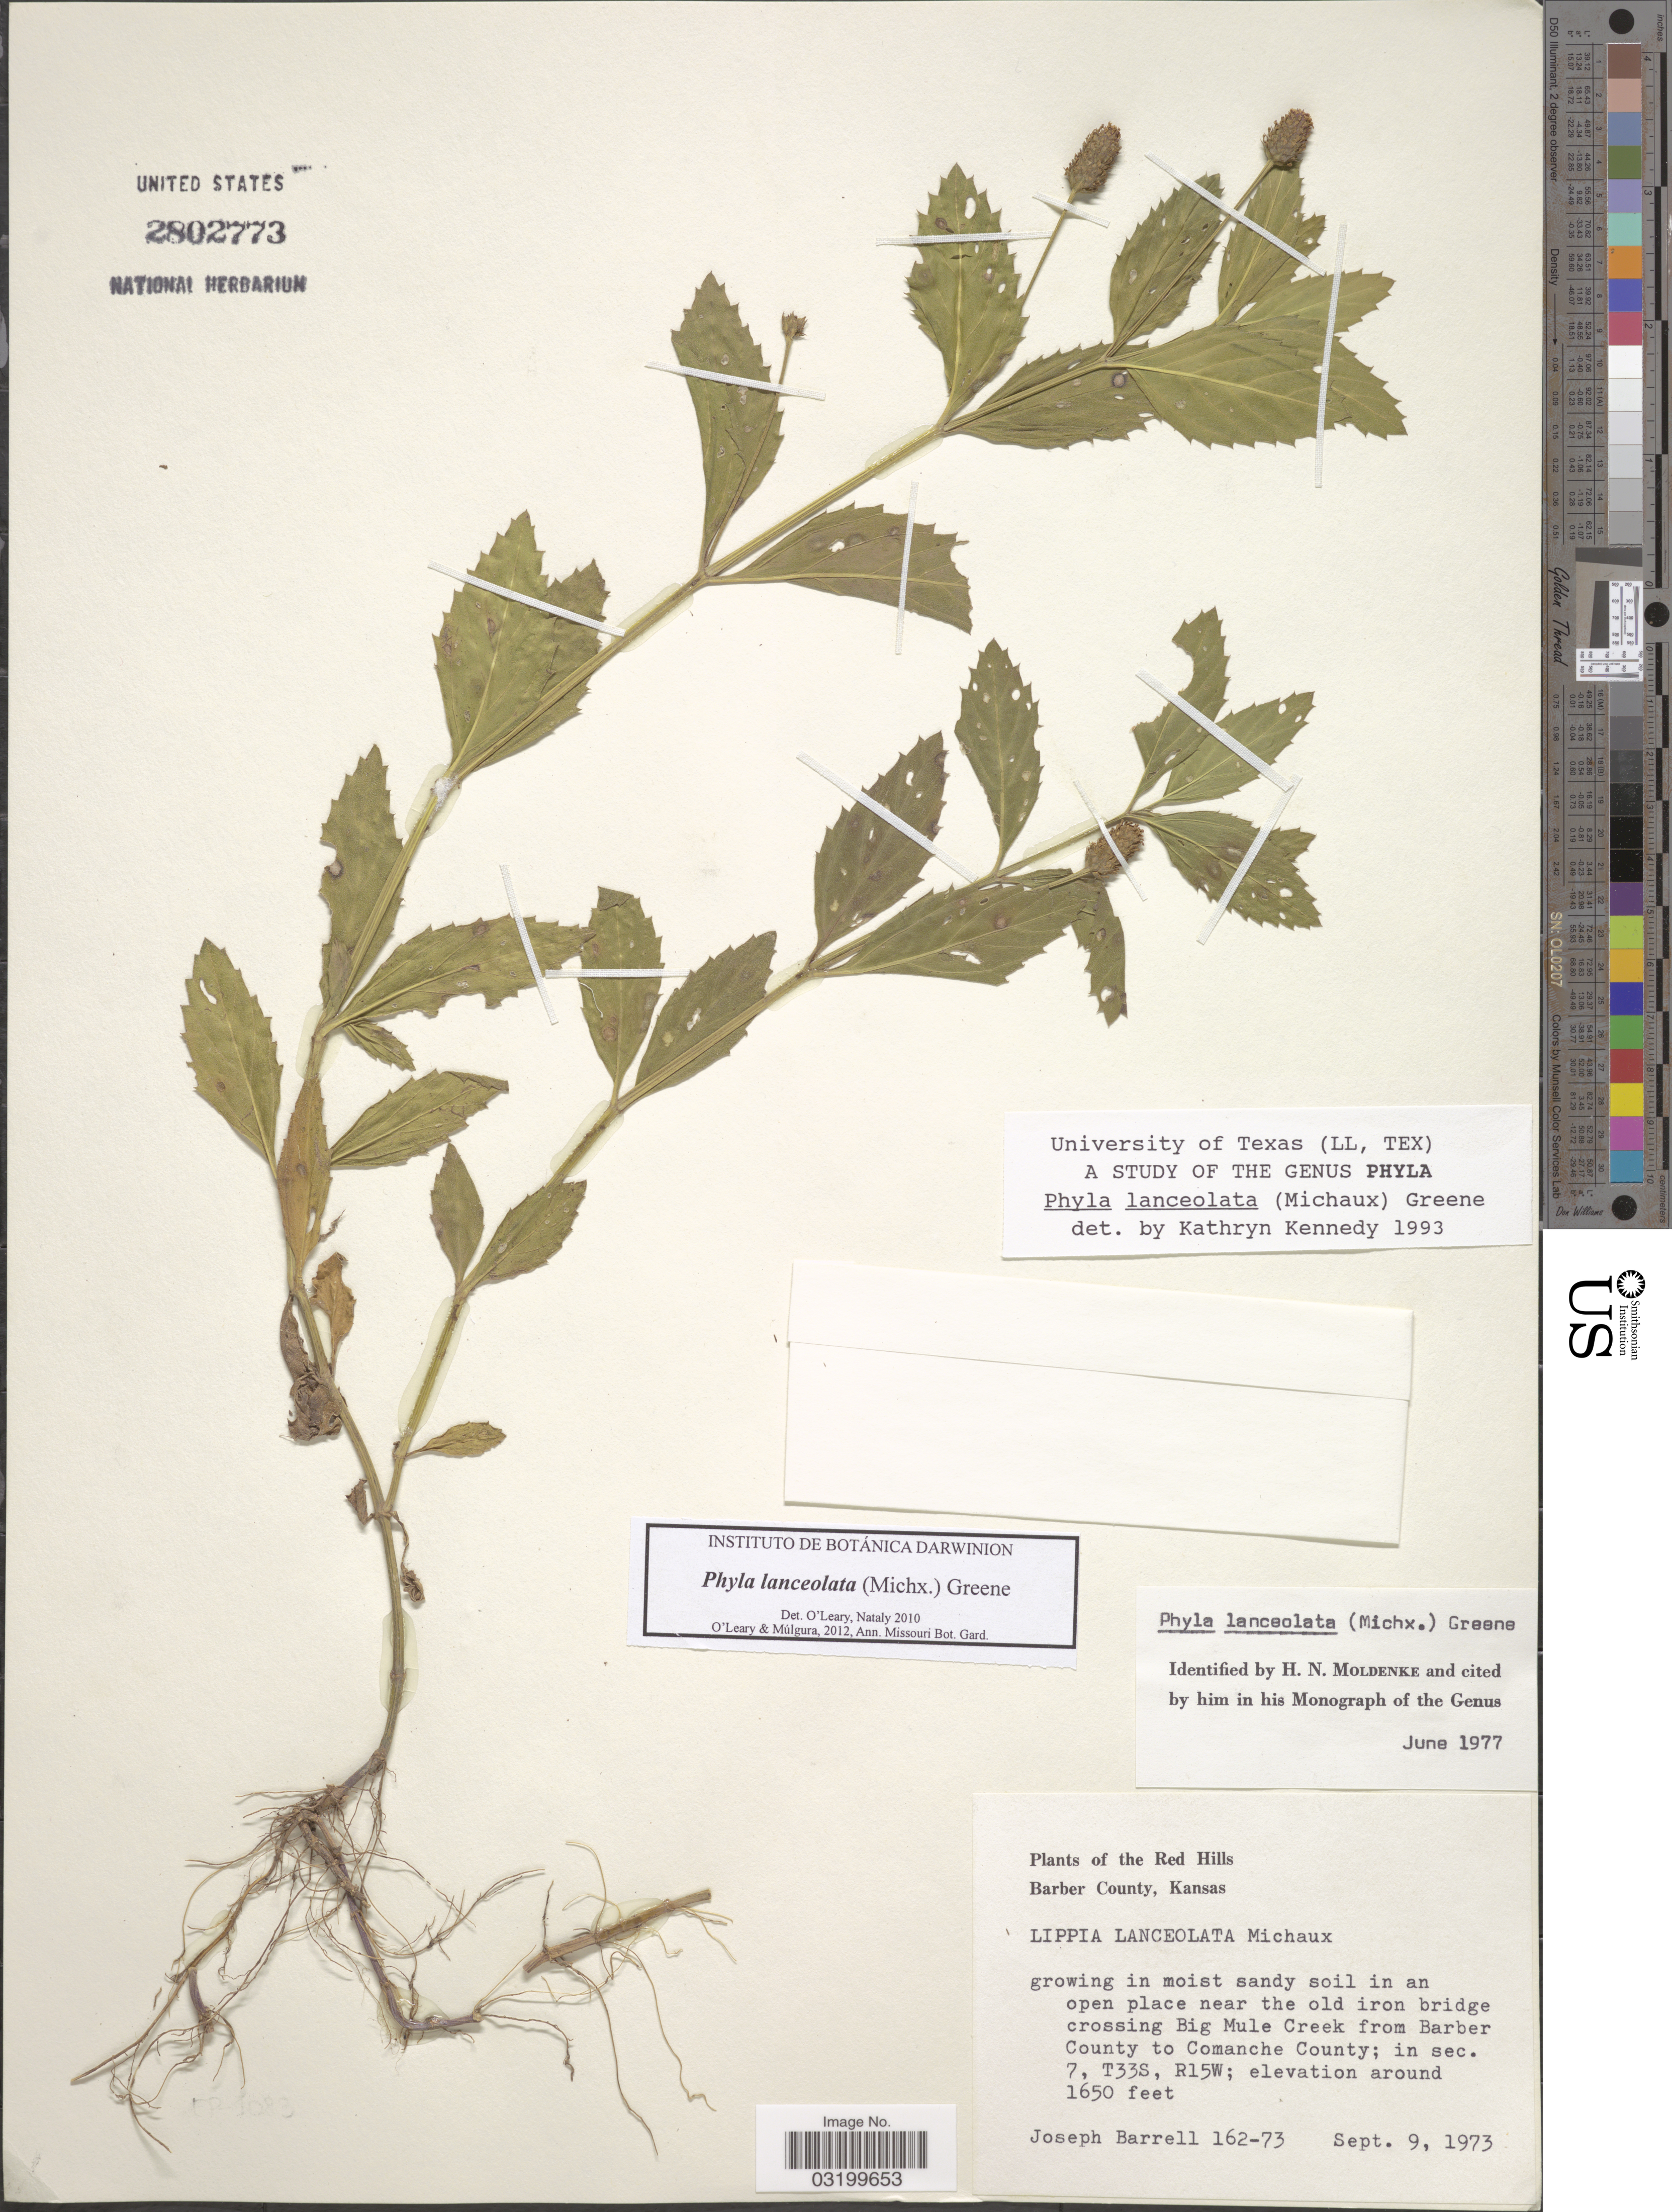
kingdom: Plantae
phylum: Tracheophyta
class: Magnoliopsida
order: Lamiales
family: Verbenaceae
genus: Phyla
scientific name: Phyla lanceolata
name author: (Michx.) Greene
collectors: J. Barrell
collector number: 162-73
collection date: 1973-09-09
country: United States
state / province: Kansas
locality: Red Hills. Barber County. In an open place near the old iron bridge crossing Big Mule Creek from Barber County to Comanche County; in sec. 7, T33S, R15W.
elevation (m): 503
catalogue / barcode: US 2802773